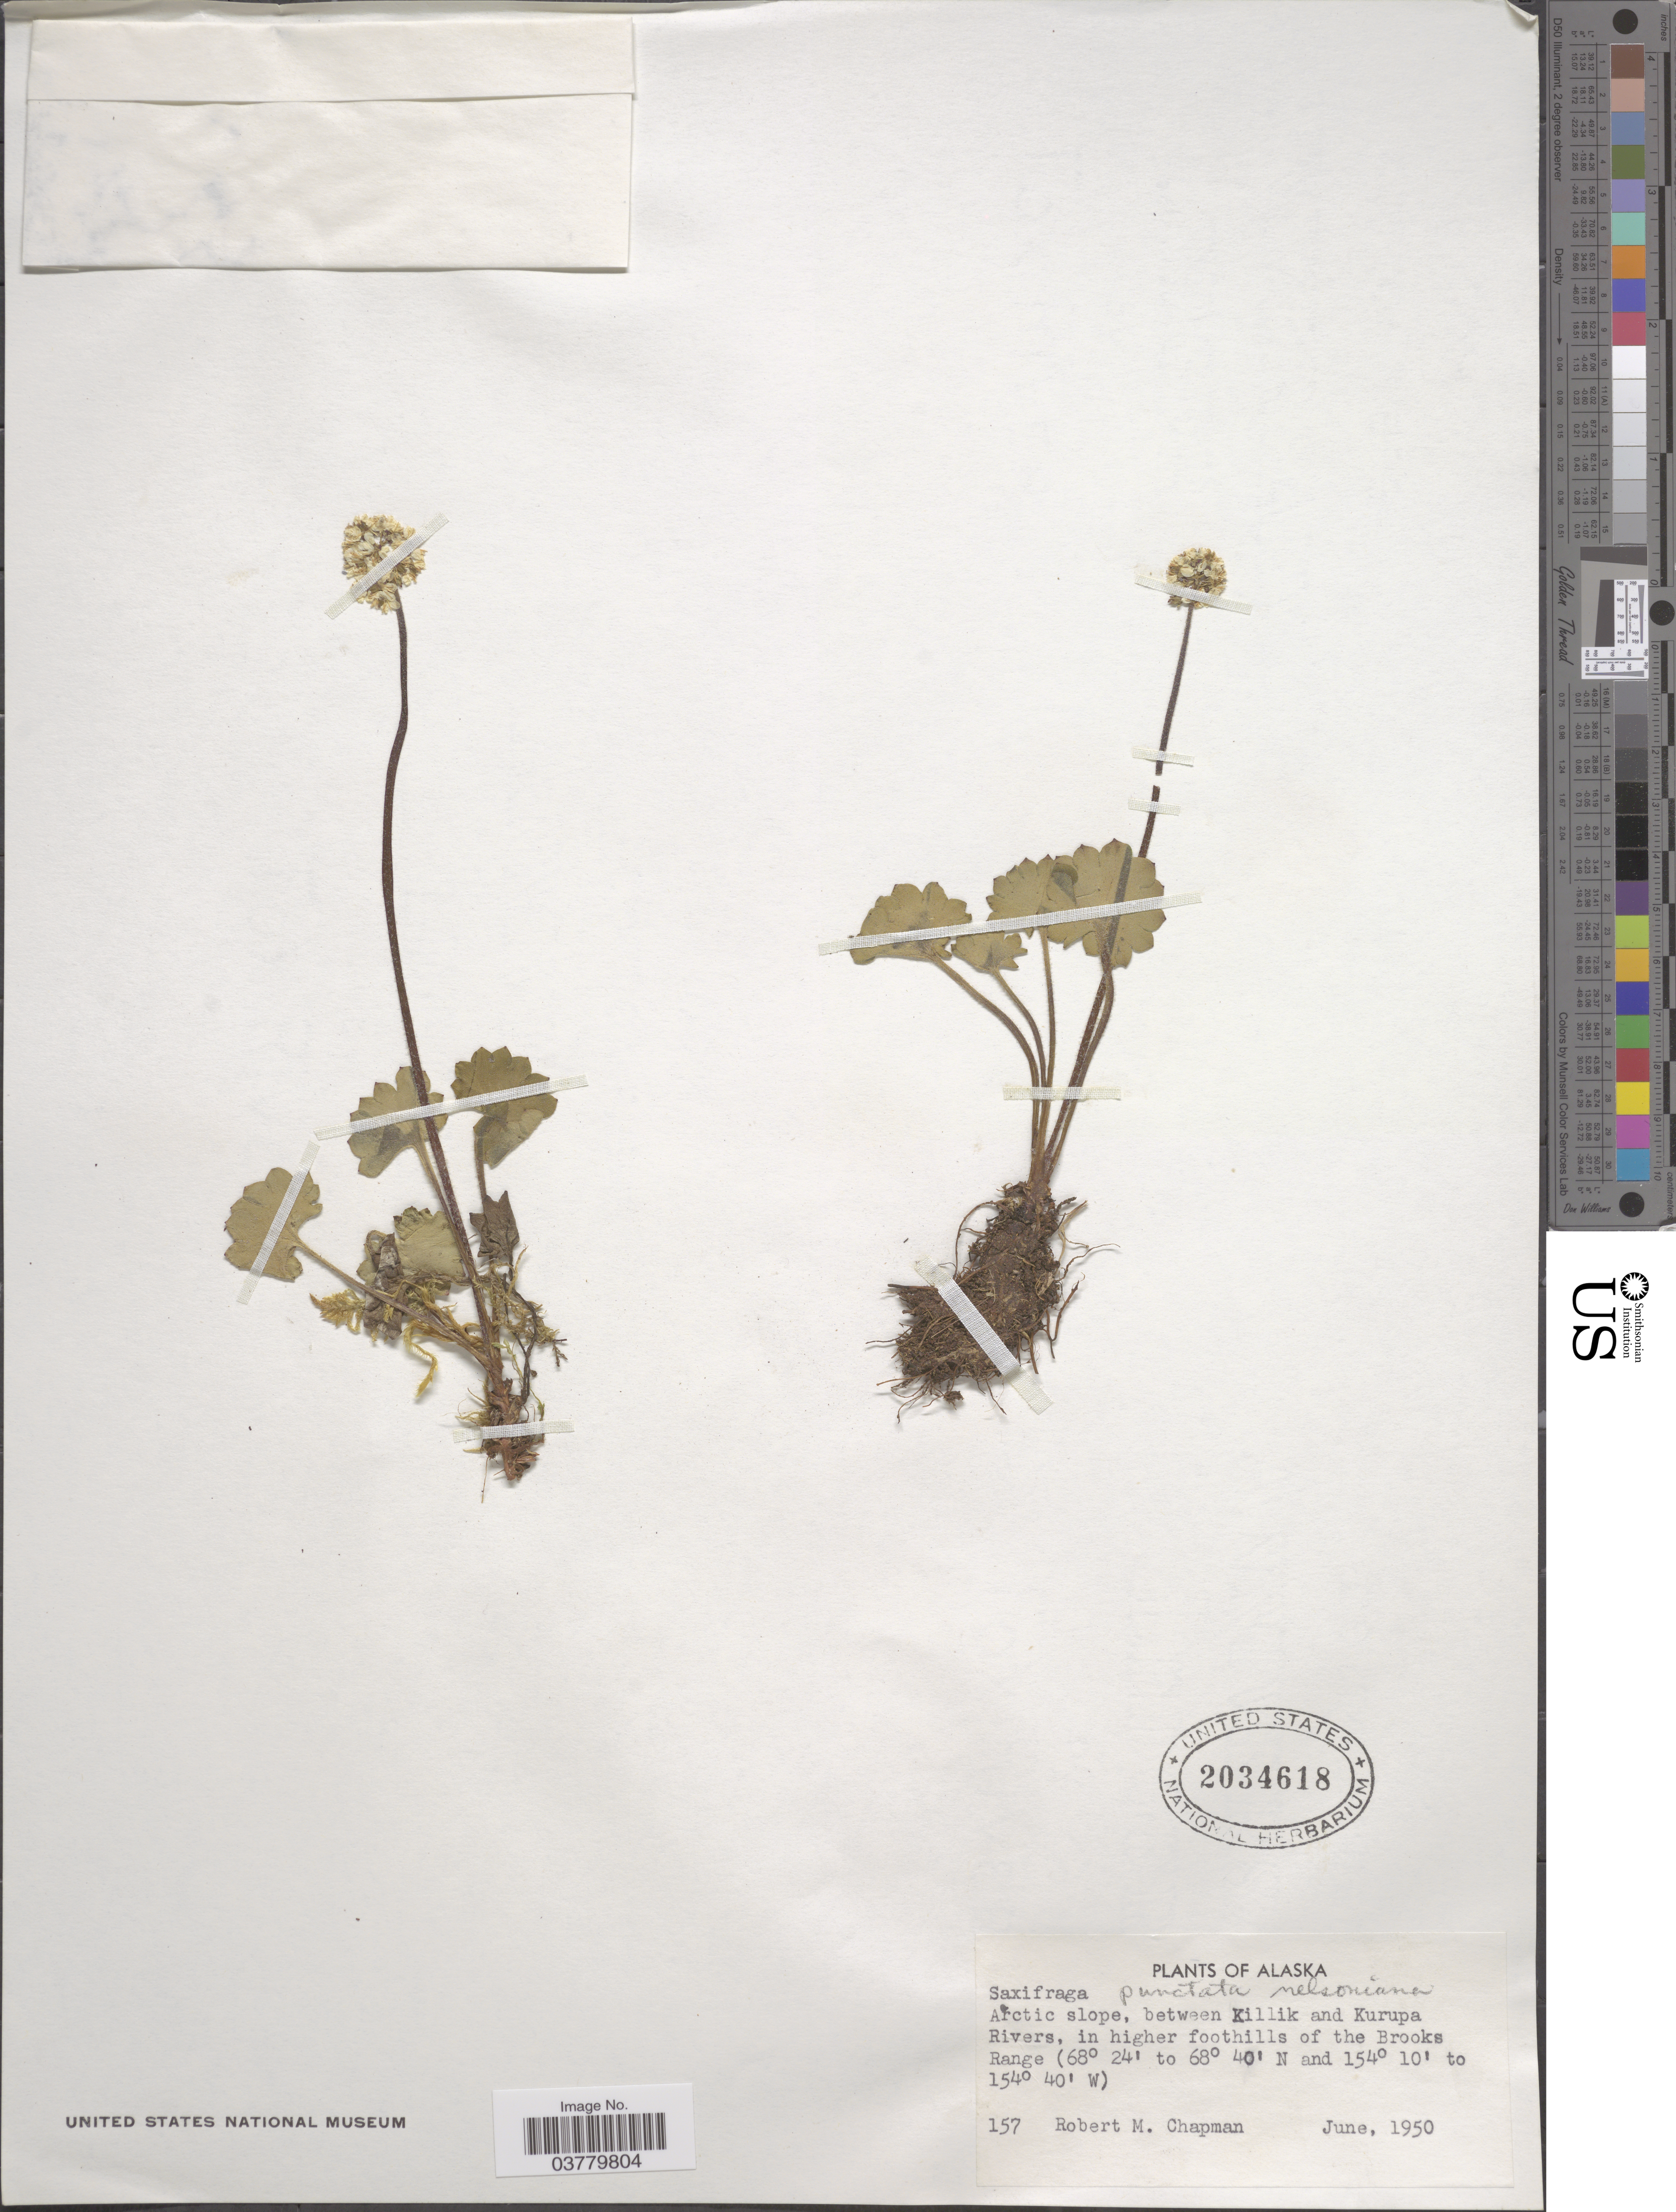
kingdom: Plantae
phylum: Tracheophyta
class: Magnoliopsida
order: Saxifragales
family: Saxifragaceae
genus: Micranthes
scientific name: Micranthes nelsoniana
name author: (D. Don) Small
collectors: R. M. Chapman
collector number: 157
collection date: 1950-06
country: United States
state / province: Alaska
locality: Arctic slope, between Killik and Kurupa Rivers, in higher foothills of the Brooks Range.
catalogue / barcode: US 2034618